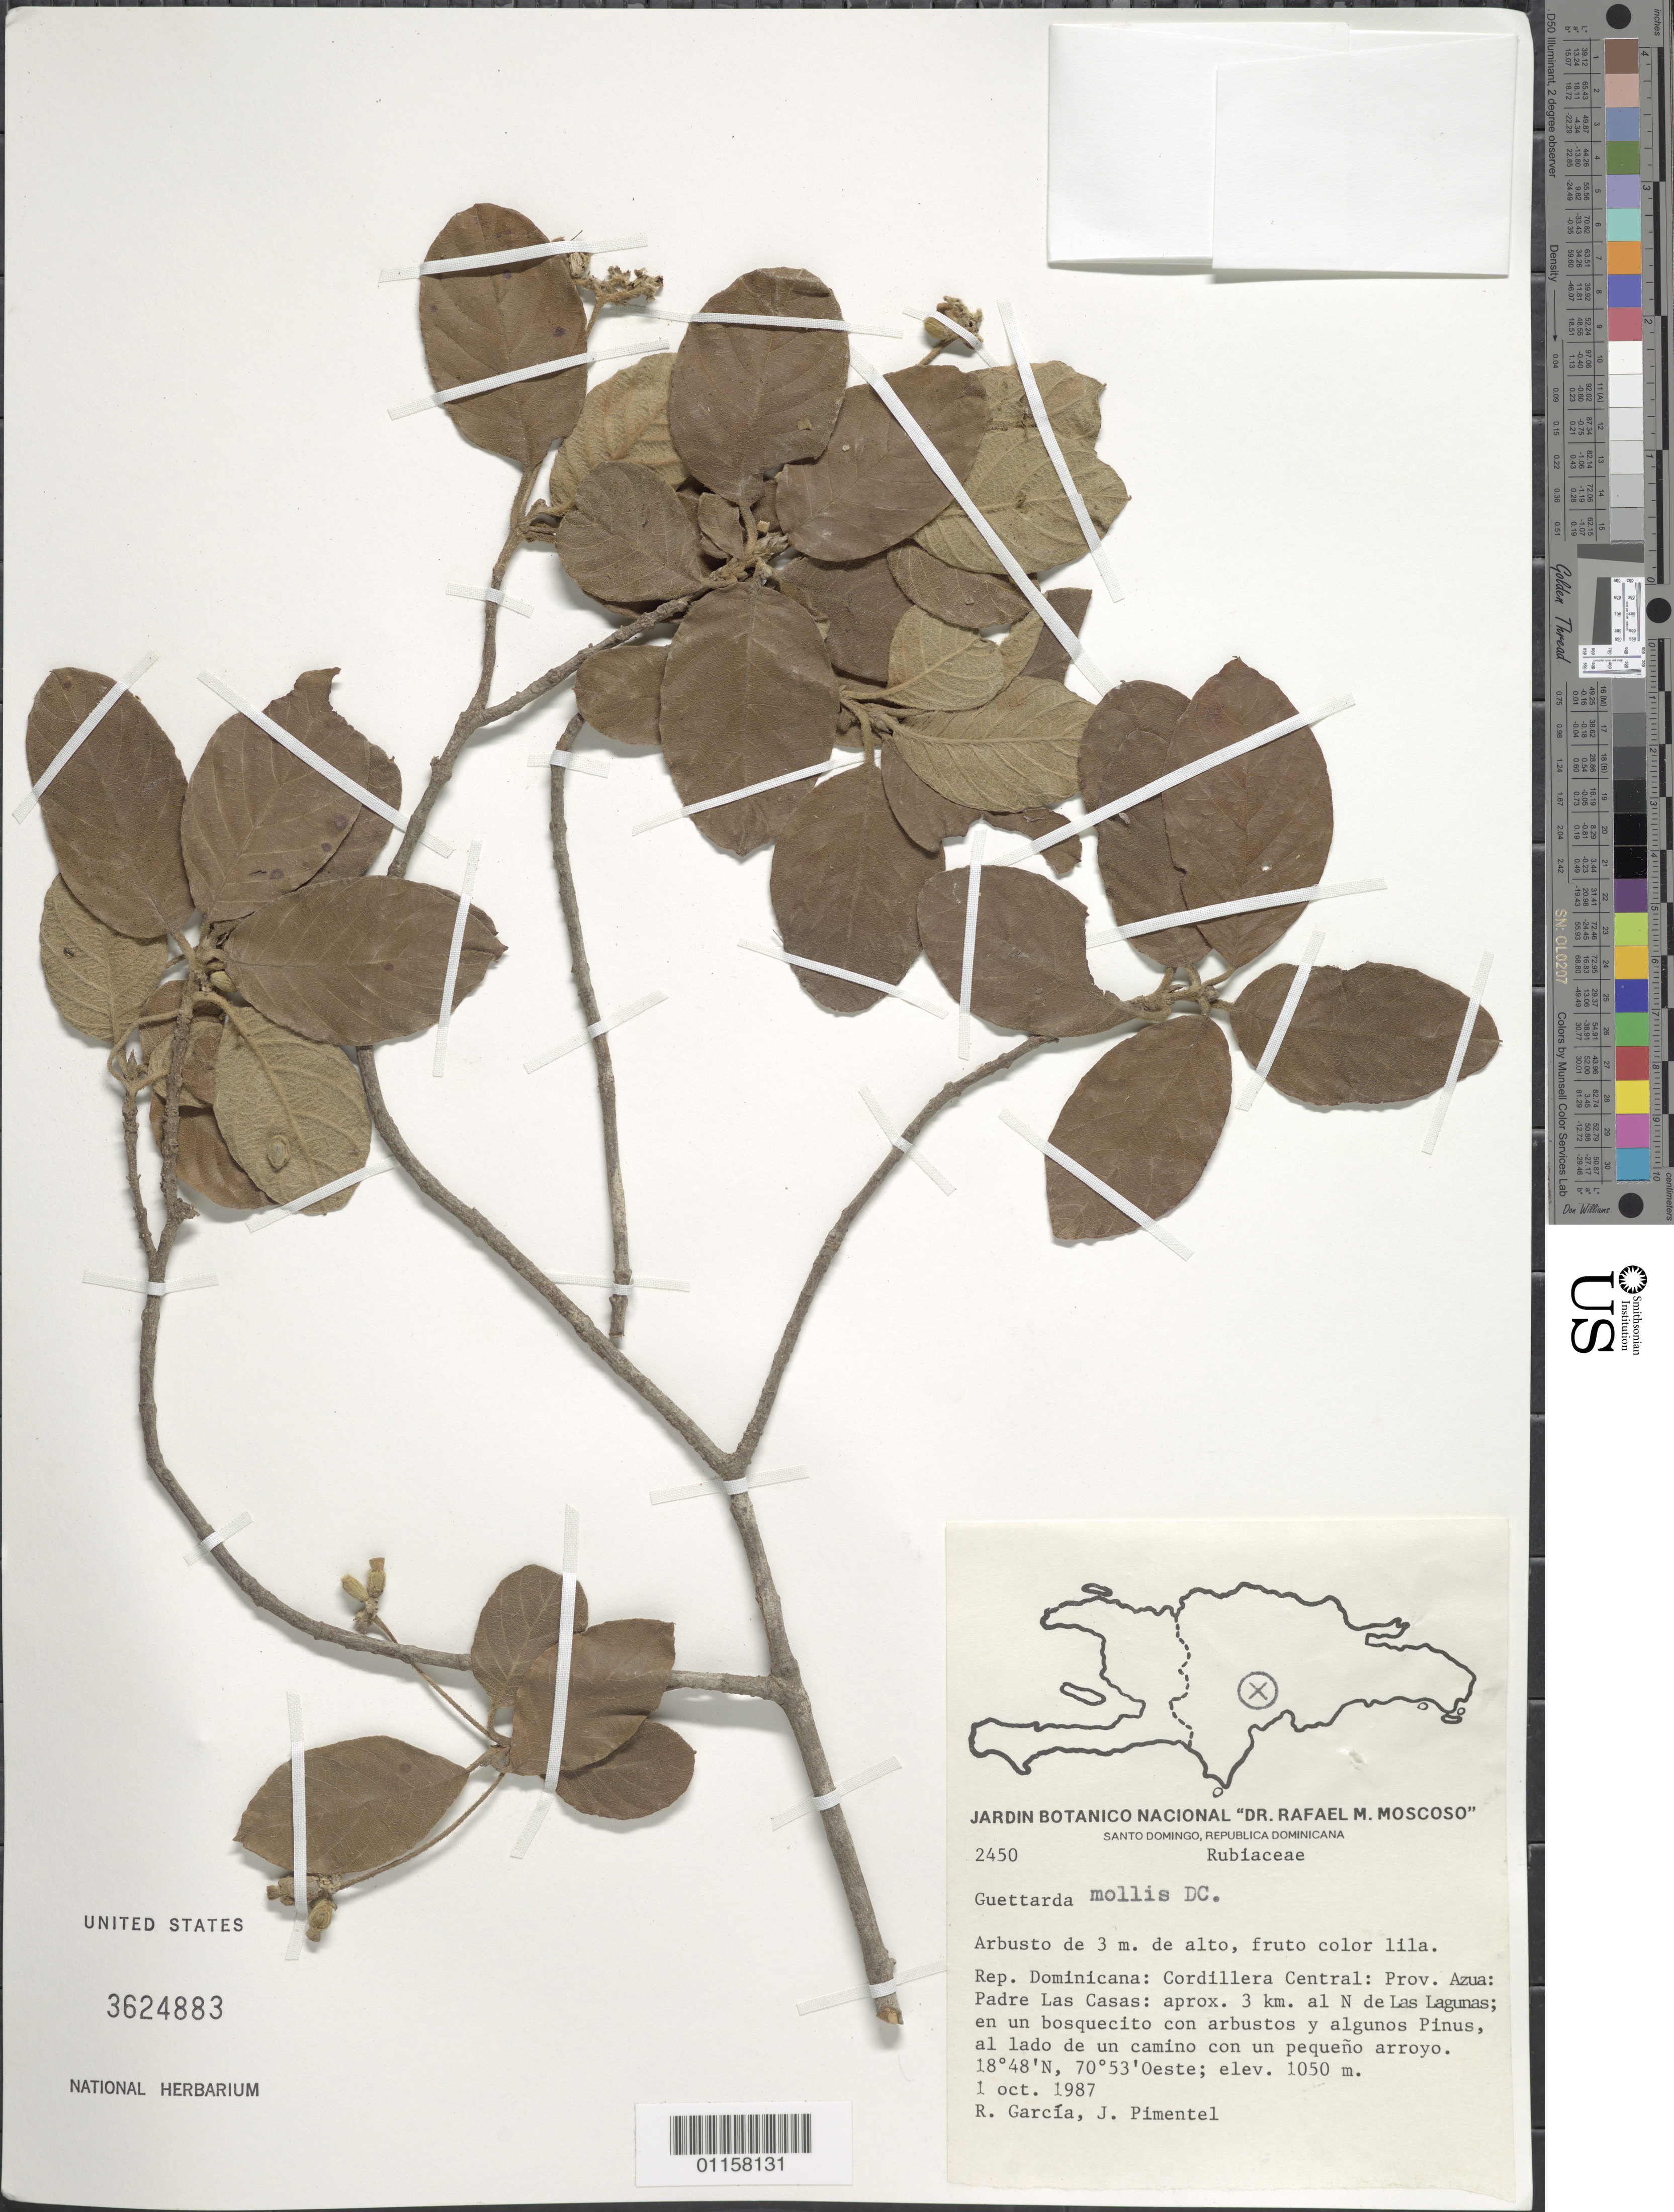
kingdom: Plantae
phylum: Tracheophyta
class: Magnoliopsida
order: Gentianales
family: Rubiaceae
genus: Guettarda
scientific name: Guettarda mollis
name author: DC.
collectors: R. G. García & J. Pimentel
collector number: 2450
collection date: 1987-10-01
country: Dominican Republic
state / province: Azua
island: Hispaniola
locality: Cordillera Central; Padre Las Casas, aprox. 3 km al N de Las Lagunas.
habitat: En un bosquecito con arbustos y algunos Pinus, al lado de un camino con un pequeño arroyo.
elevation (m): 1050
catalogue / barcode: US 3624883